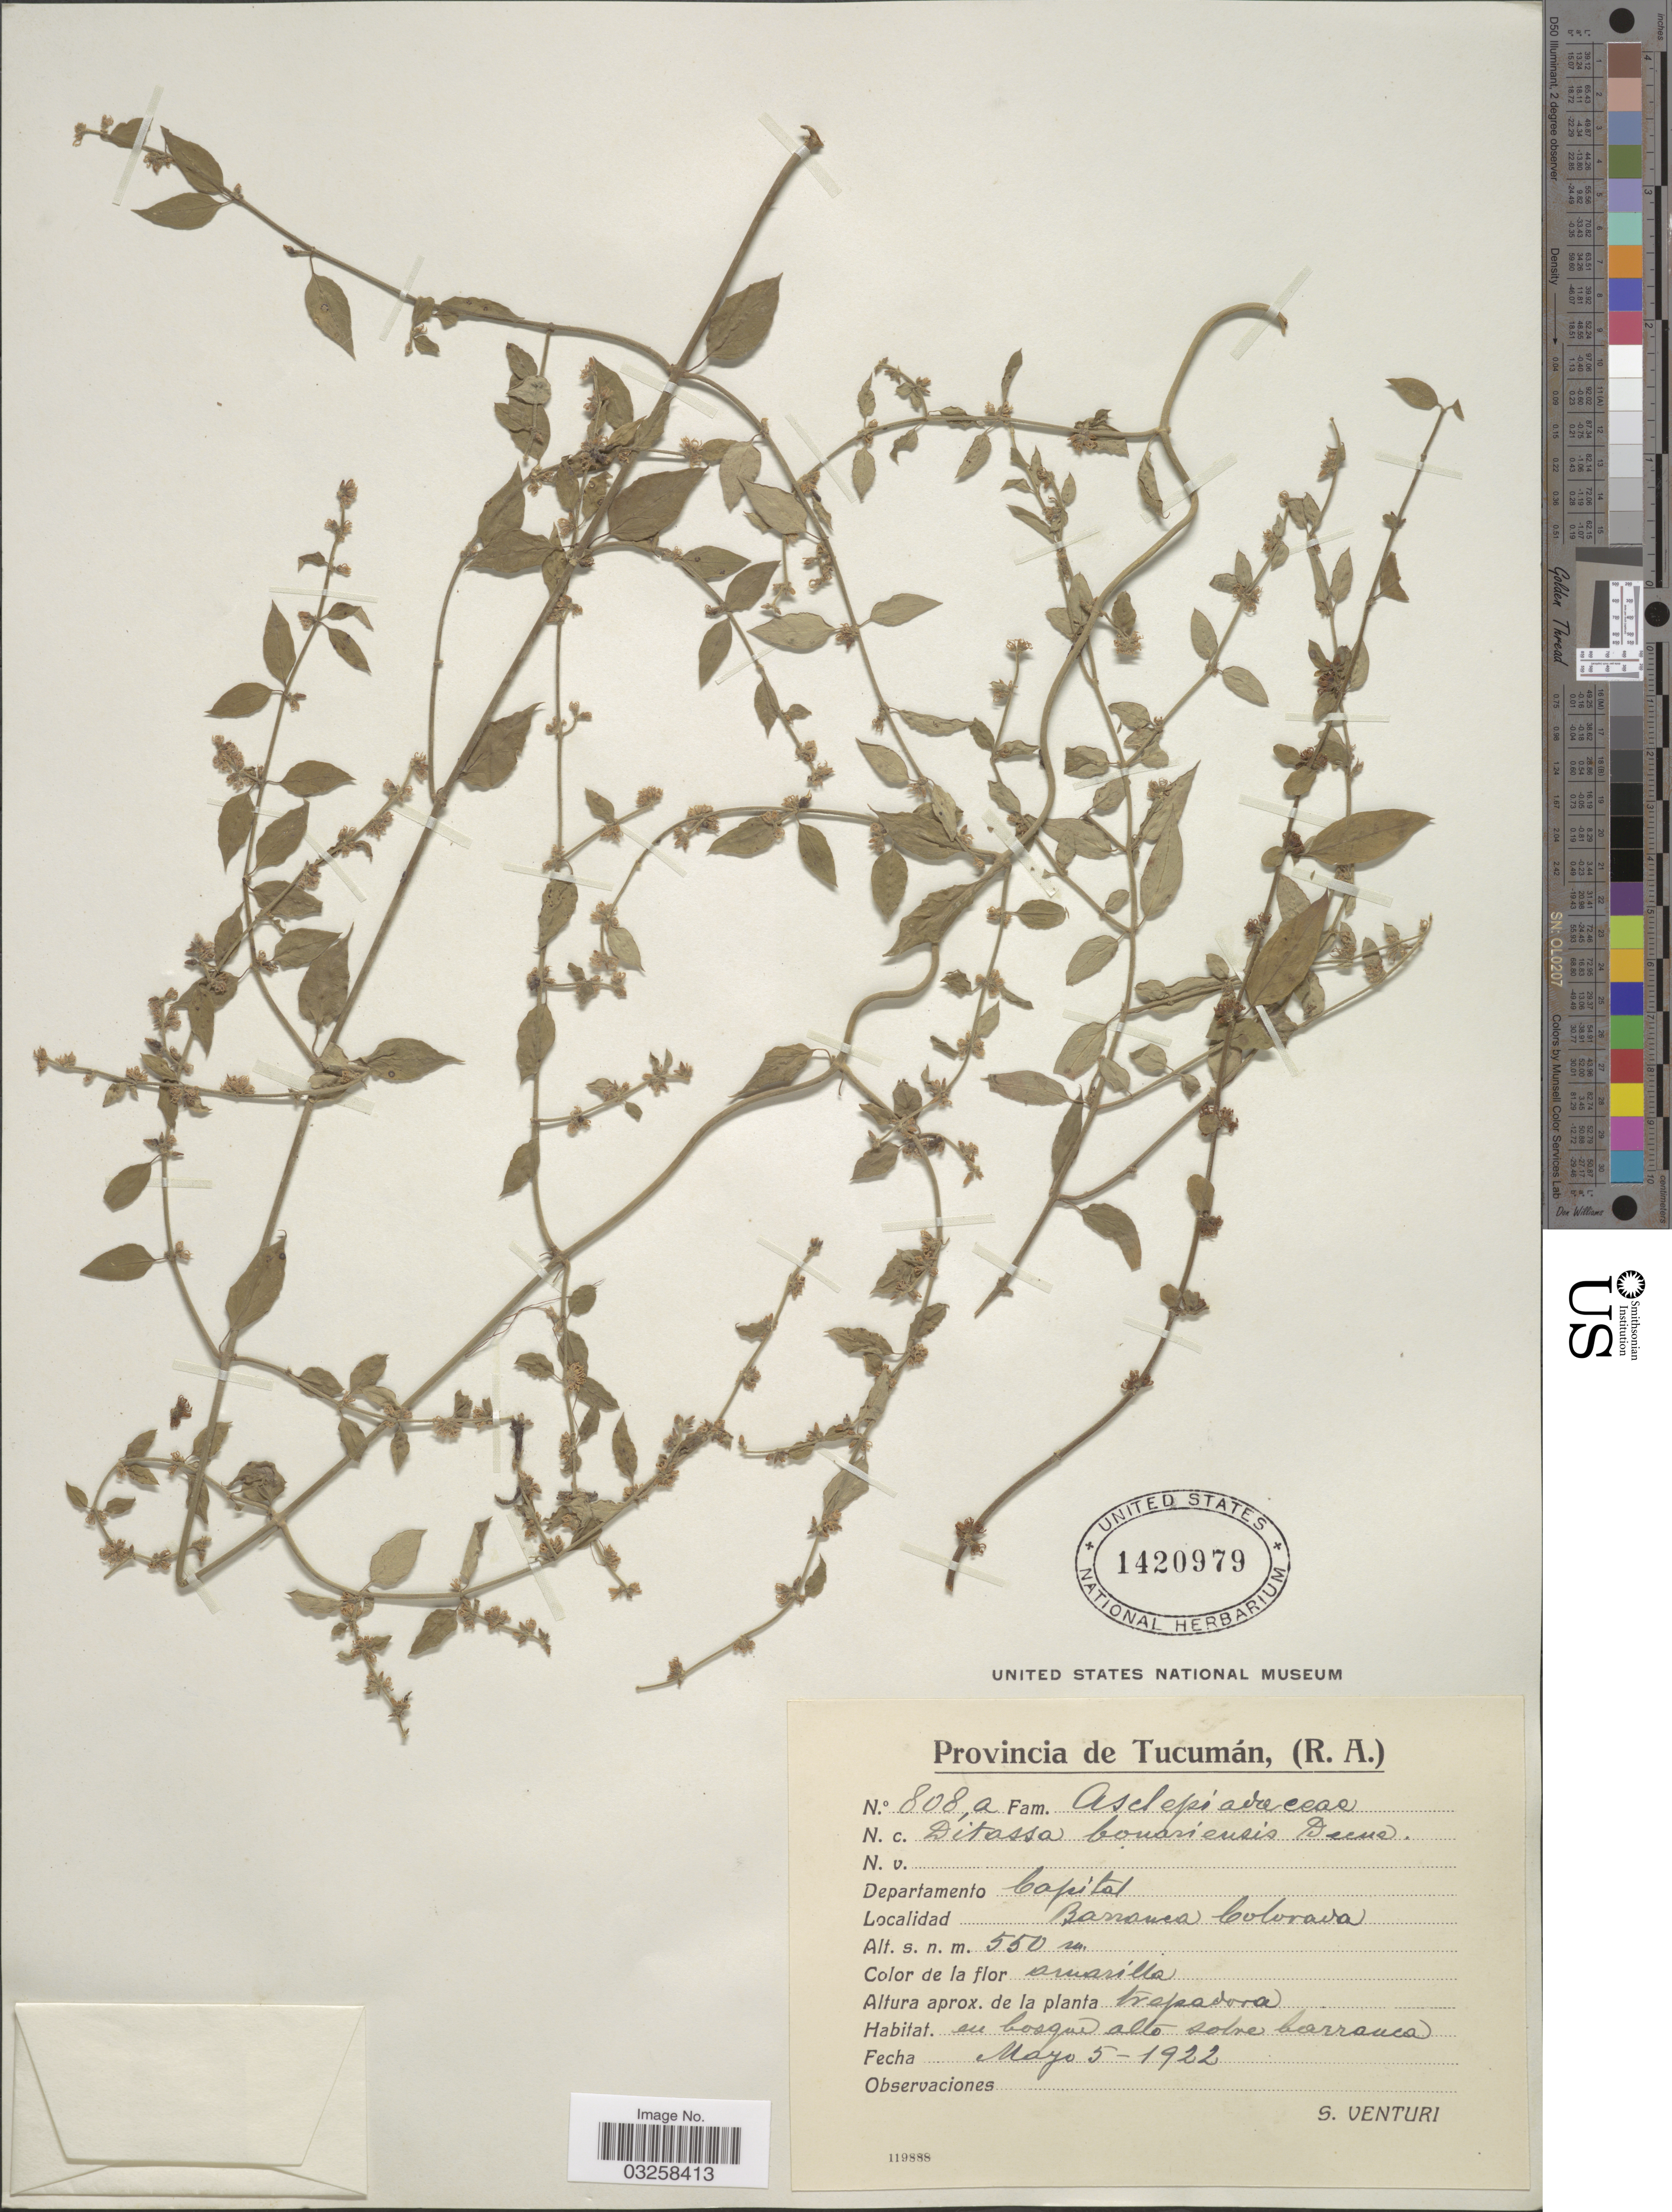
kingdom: Plantae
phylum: Tracheophyta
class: Magnoliopsida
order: Gentianales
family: Apocynaceae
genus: Ditassa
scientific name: Ditassa bonariensis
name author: Decne.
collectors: S. Venturi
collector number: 808a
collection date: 1922-05-05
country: Argentina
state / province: Tucuman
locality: Departamento Capital, Barranca Colorada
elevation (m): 550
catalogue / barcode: US 1420979